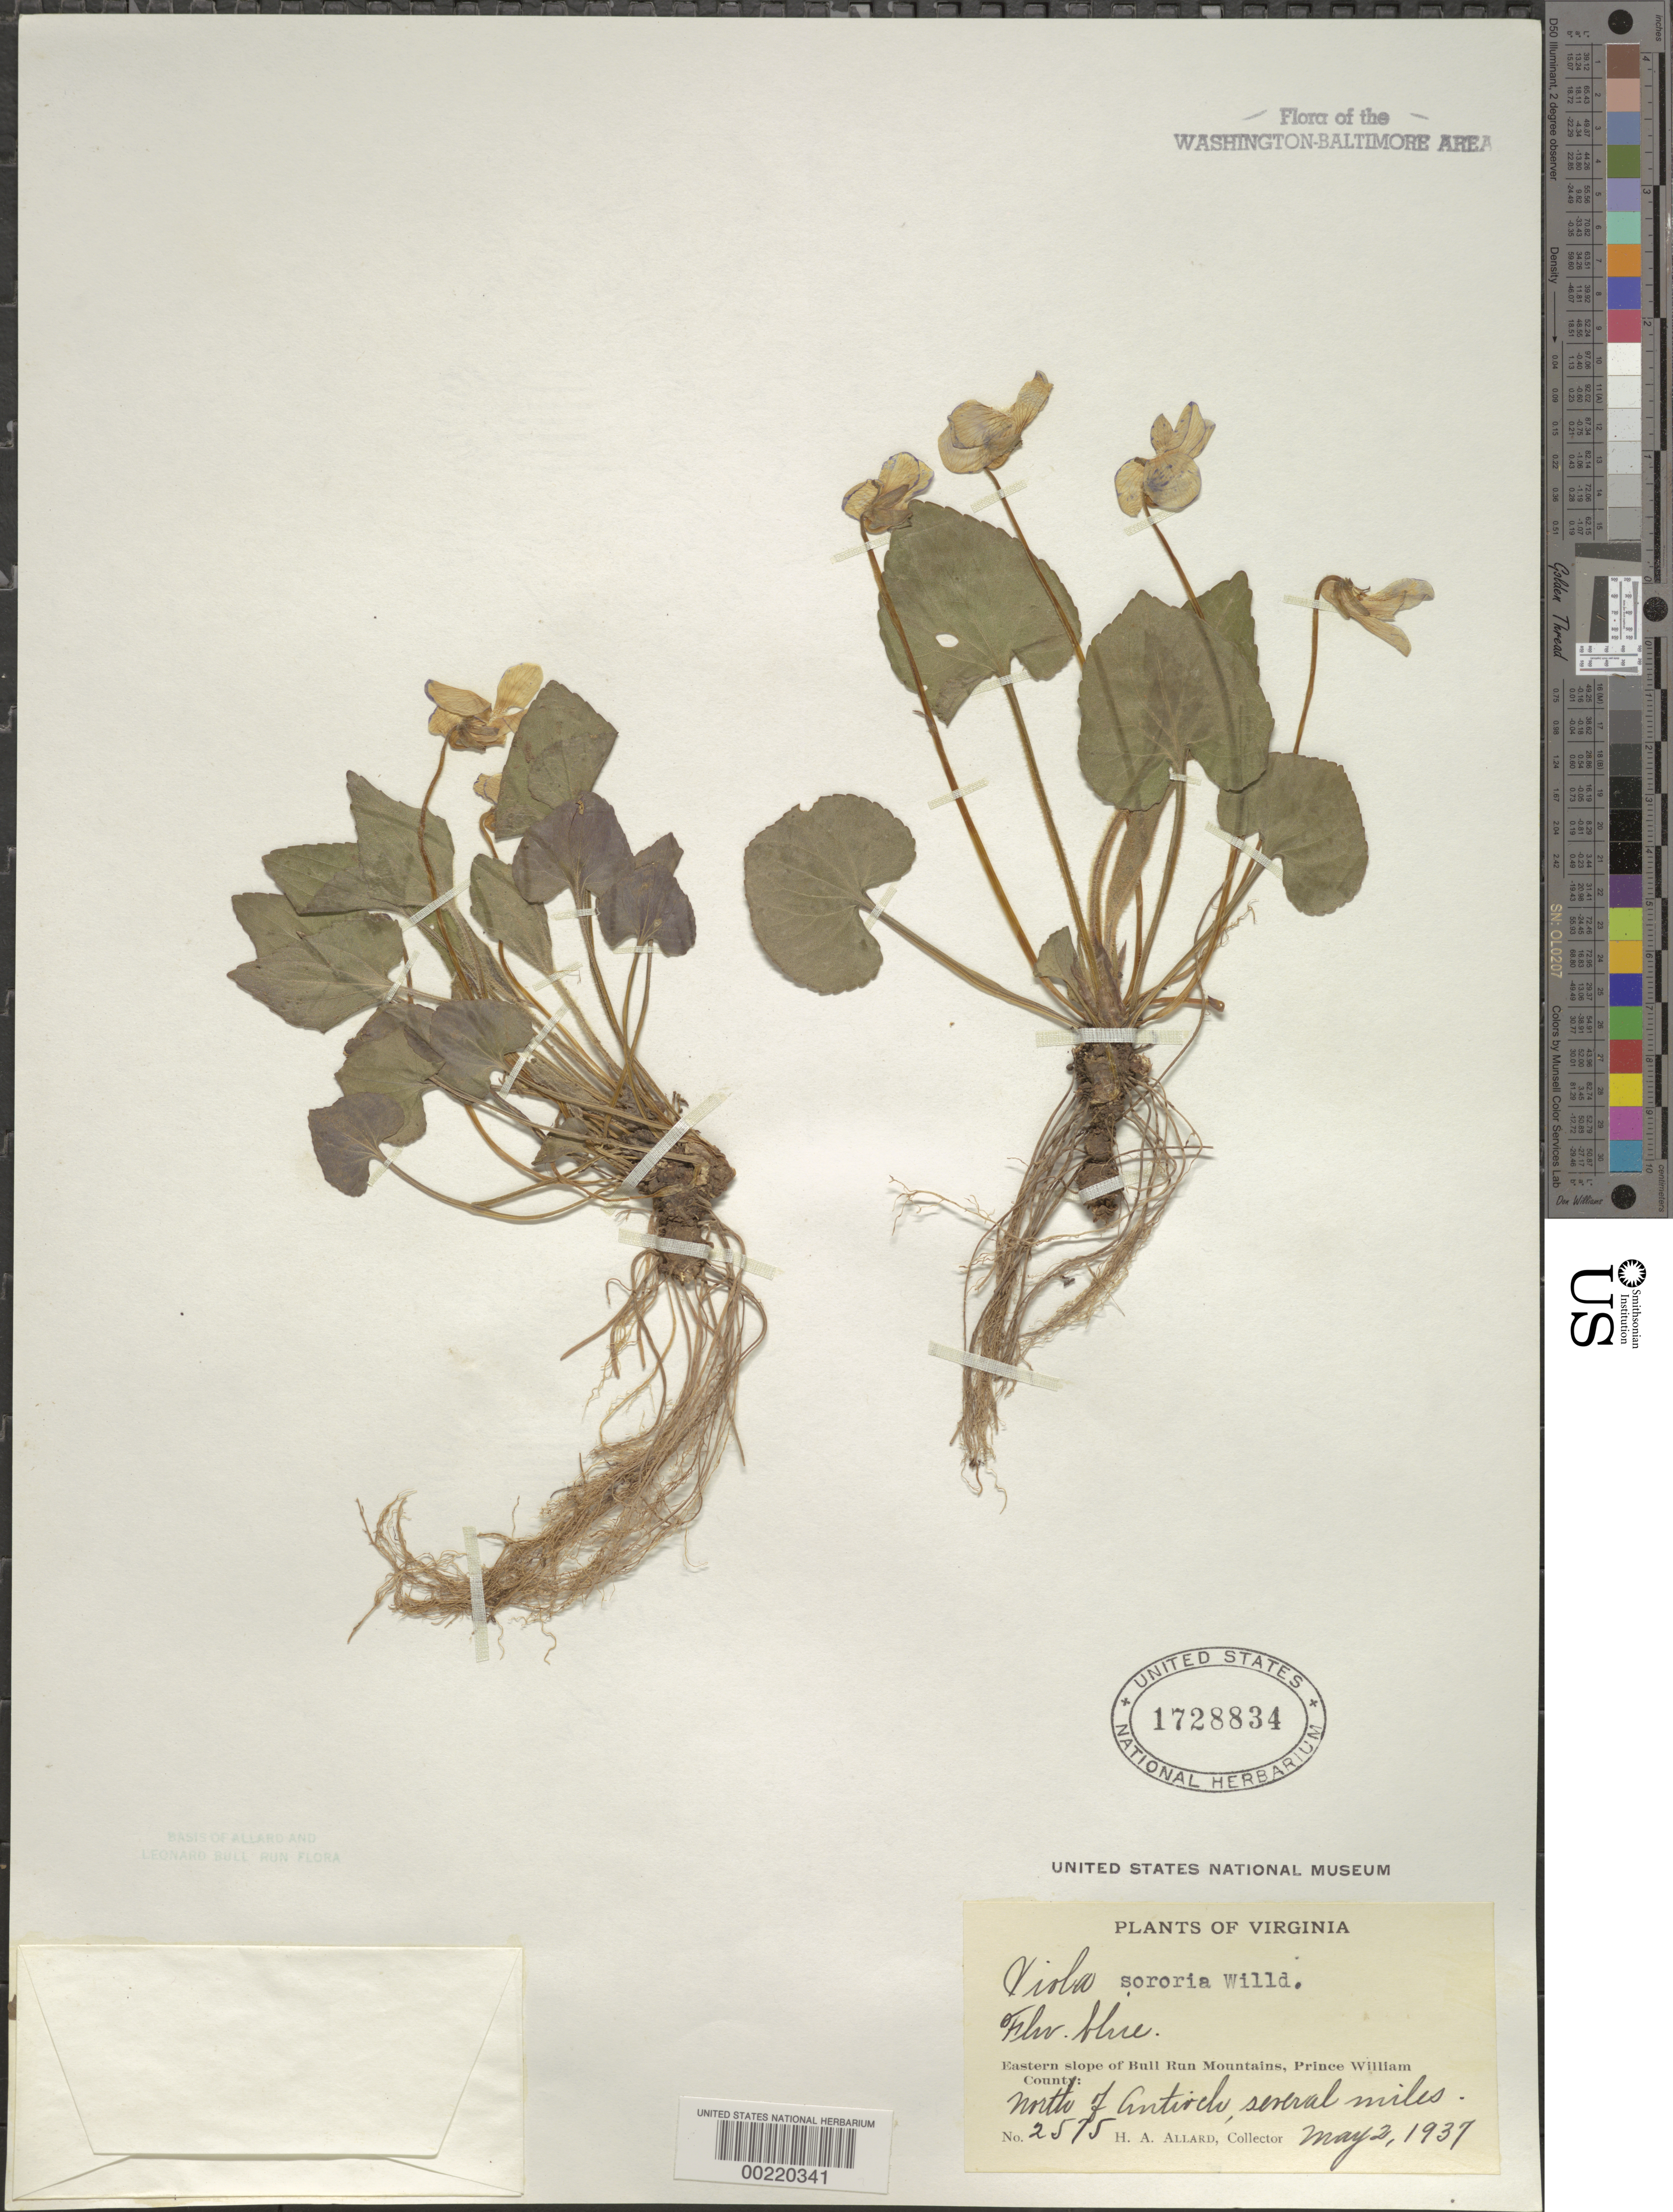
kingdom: Plantae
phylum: Tracheophyta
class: Magnoliopsida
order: Malpighiales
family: Violaceae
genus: Viola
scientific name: Viola sororia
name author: Willd.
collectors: H. A. Allard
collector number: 2575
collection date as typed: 02 May 1937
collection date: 1937-05-02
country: United States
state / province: Virginia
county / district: Prince William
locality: North of Antioch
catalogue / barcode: US 1728834